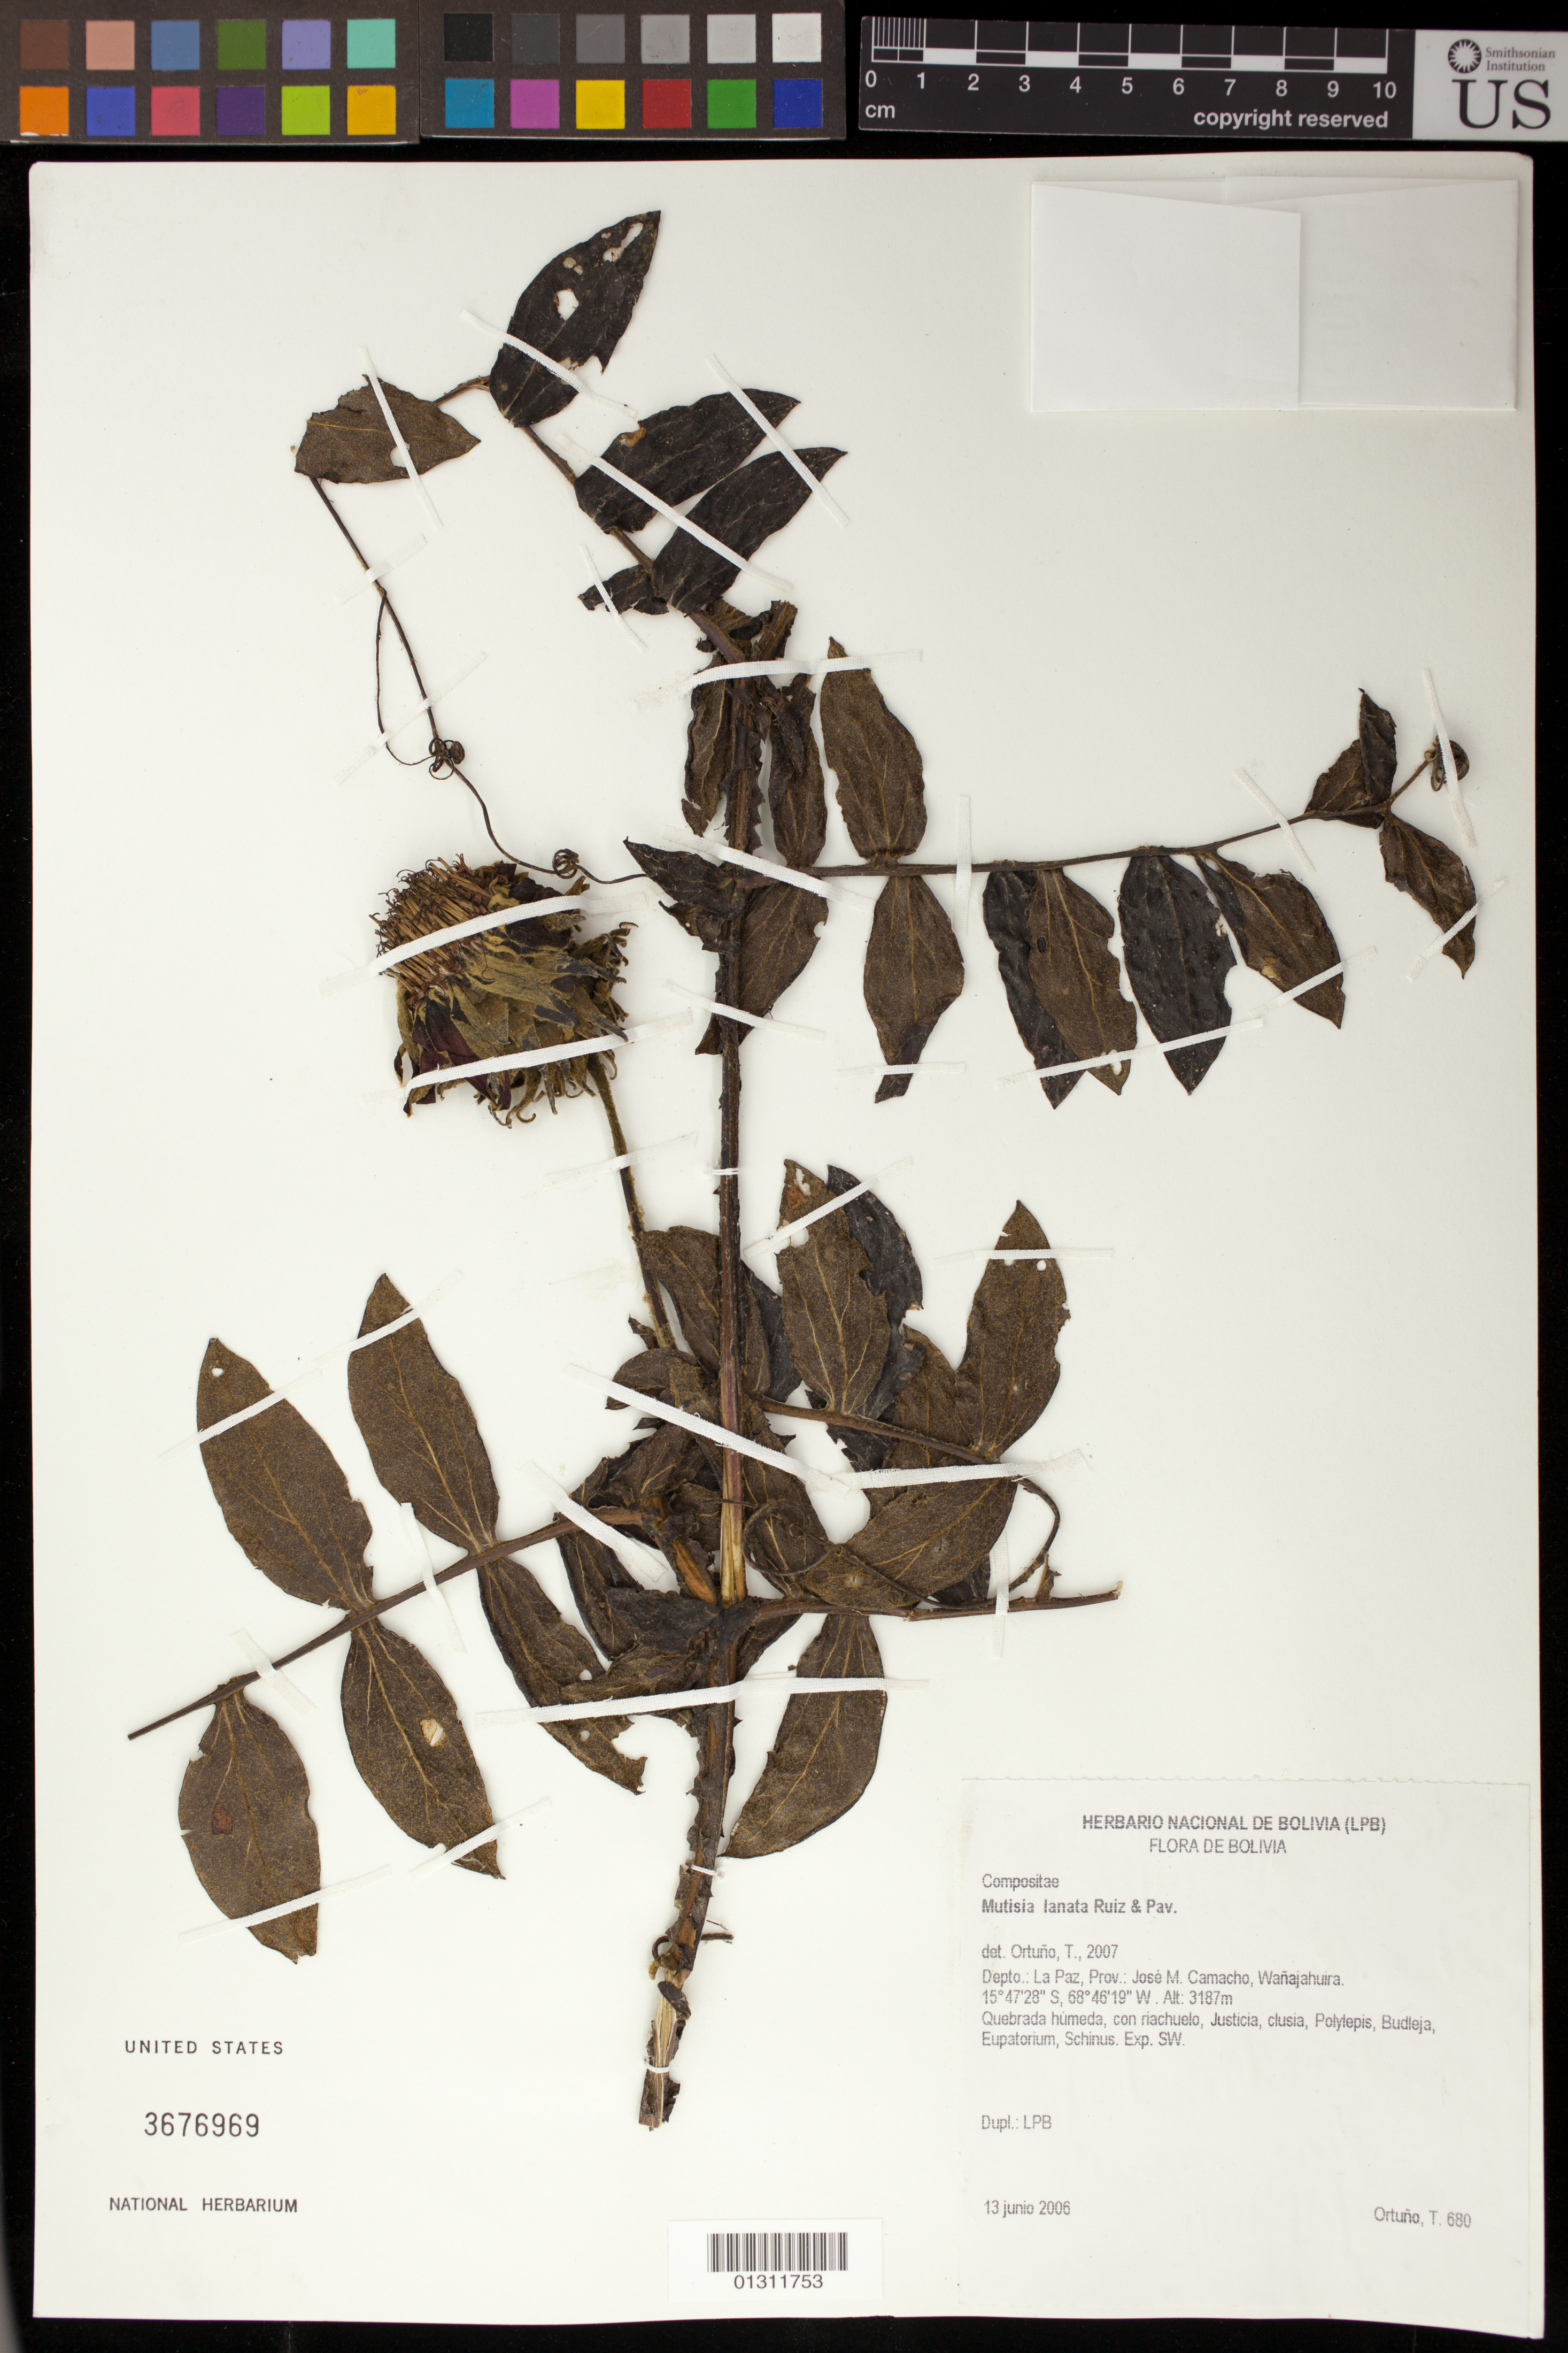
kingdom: Plantae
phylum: Tracheophyta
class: Magnoliopsida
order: Asterales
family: Asteraceae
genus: Mutisia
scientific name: Mutisia lanata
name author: Ruiz & Pav.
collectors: T. Ortuno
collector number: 680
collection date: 2006-06-13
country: Bolivia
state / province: La Paz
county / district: Jose M. Camacho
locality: Wanajahuira.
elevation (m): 3187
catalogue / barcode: US 3676969